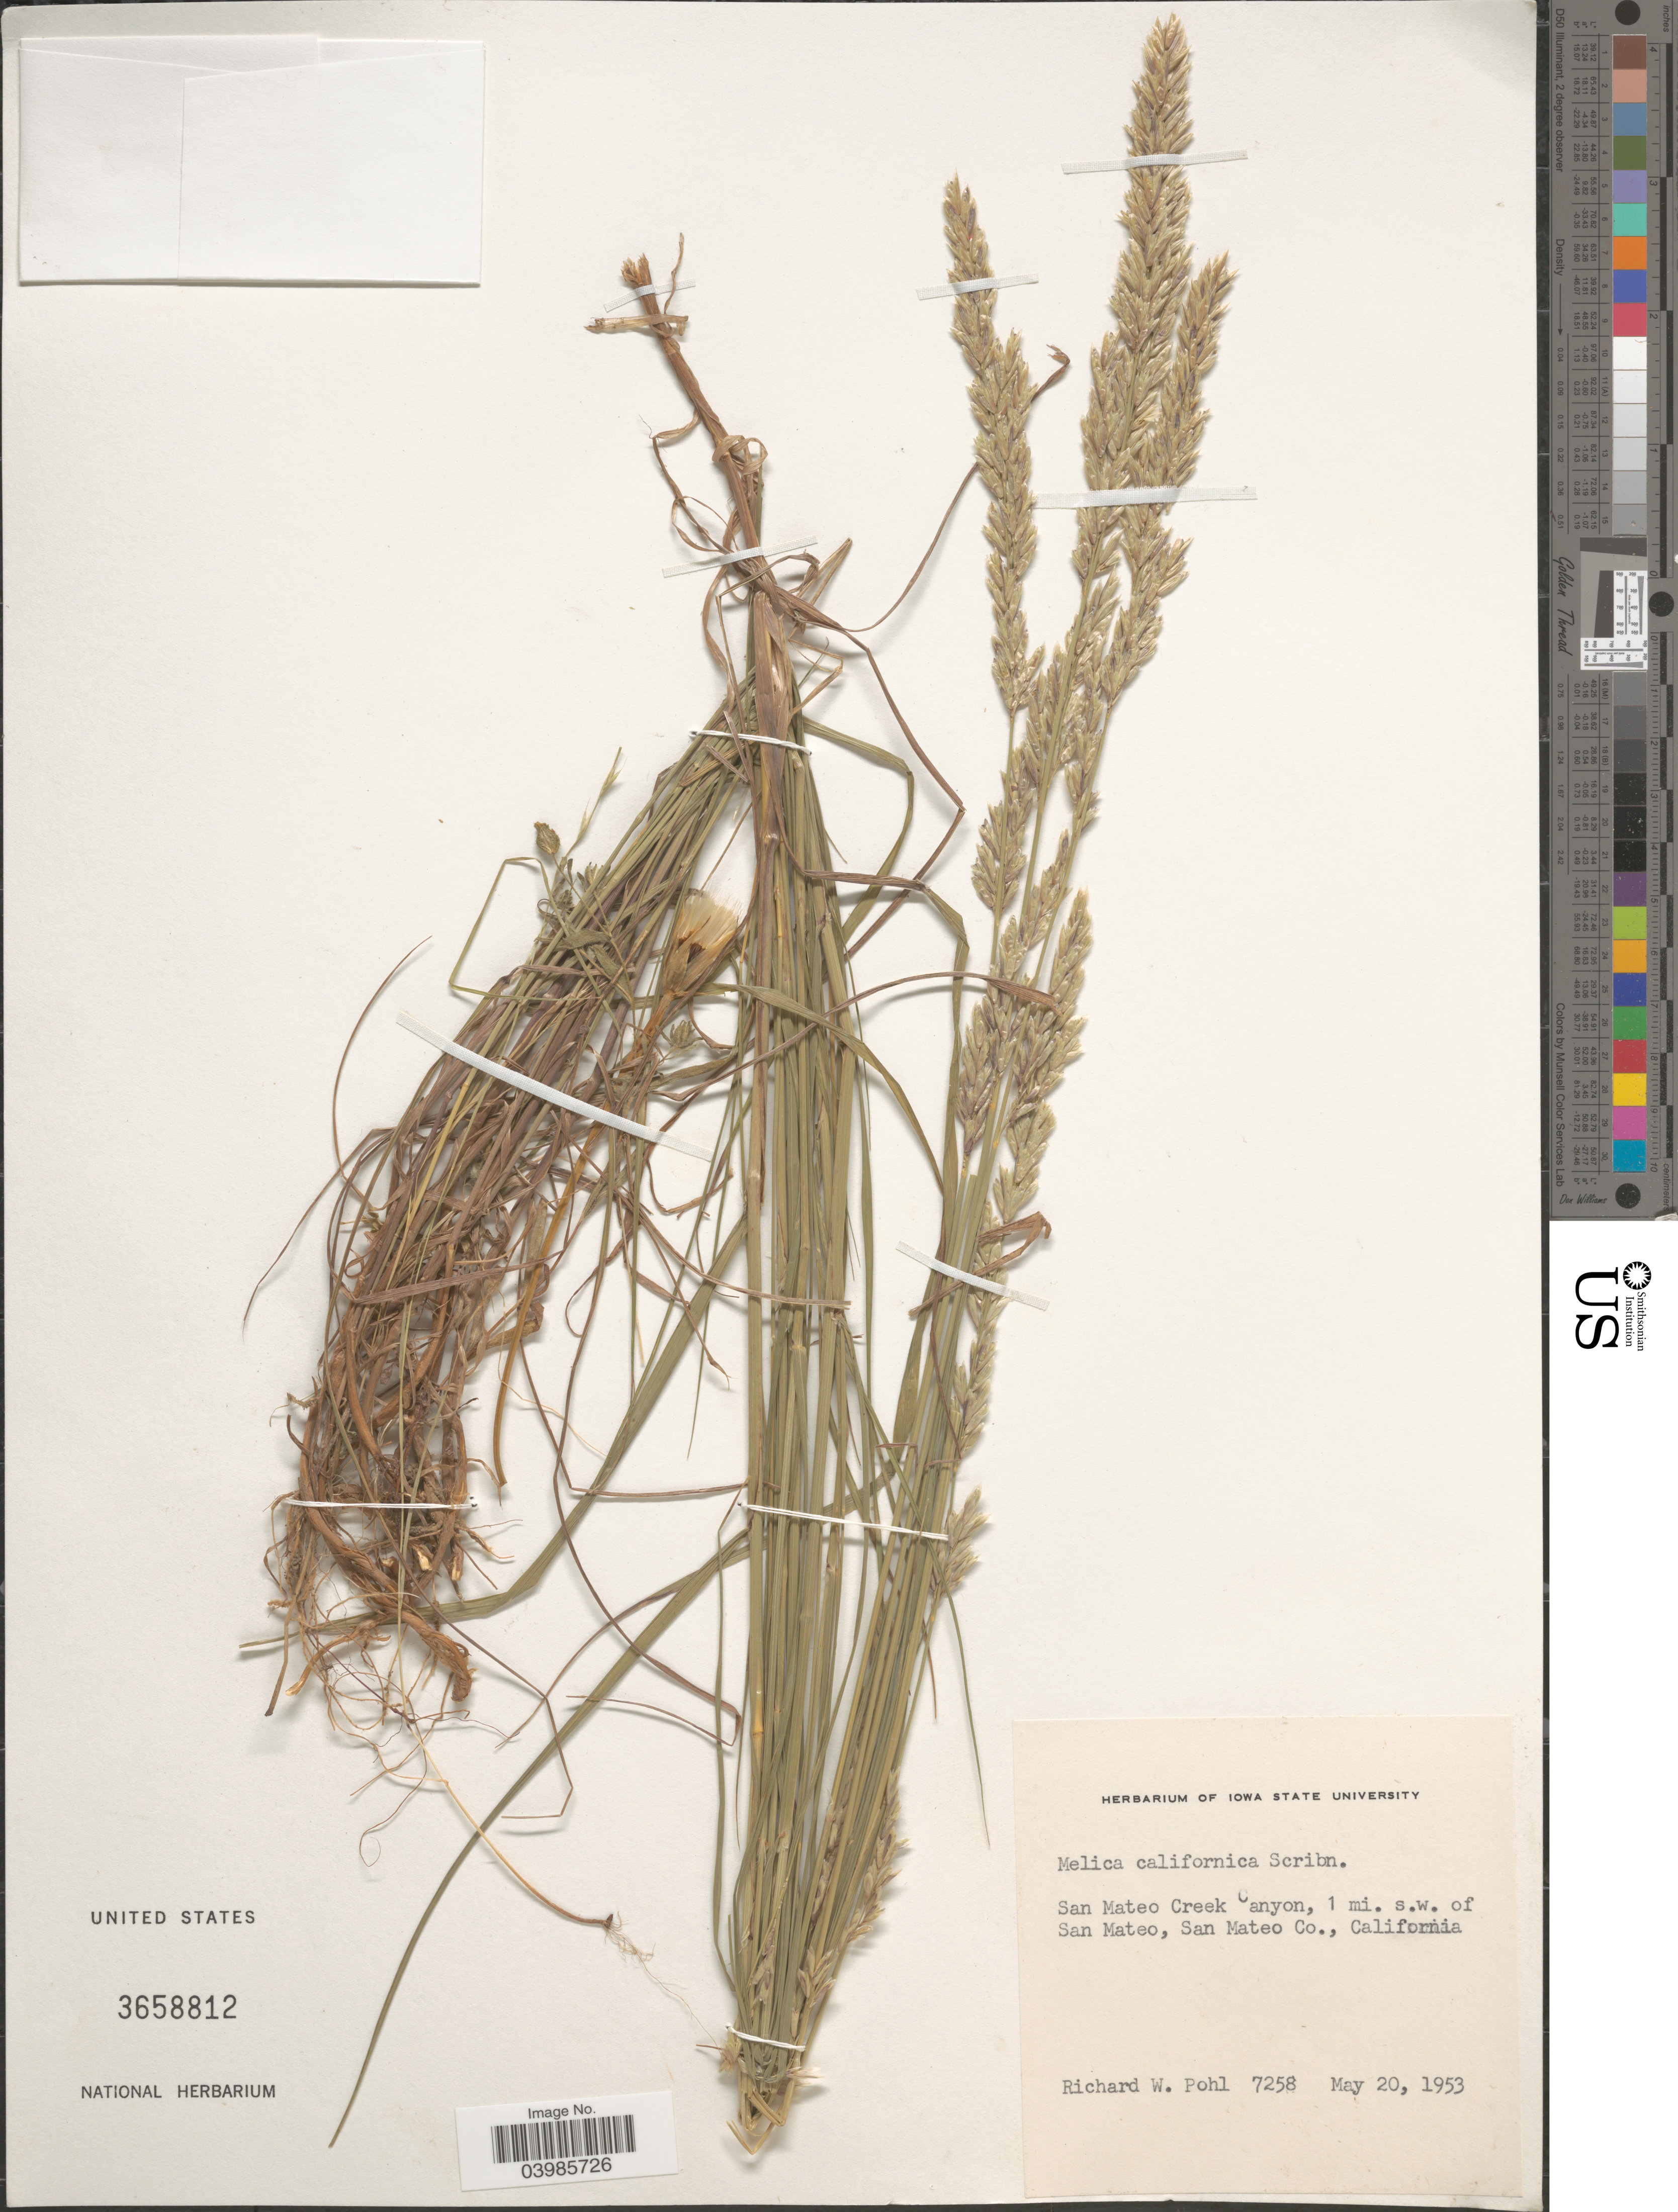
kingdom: Plantae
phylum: Tracheophyta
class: Liliopsida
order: Poales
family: Poaceae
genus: Melica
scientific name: Melica californica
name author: Scribn.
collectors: R. W. Pohl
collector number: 7258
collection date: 1953-05-20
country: United States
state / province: California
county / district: San Mateo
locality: San Mateo Creen Canyon, 1 mi. s.w. of San Mateo, San Mateo Co.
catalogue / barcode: US 3658812